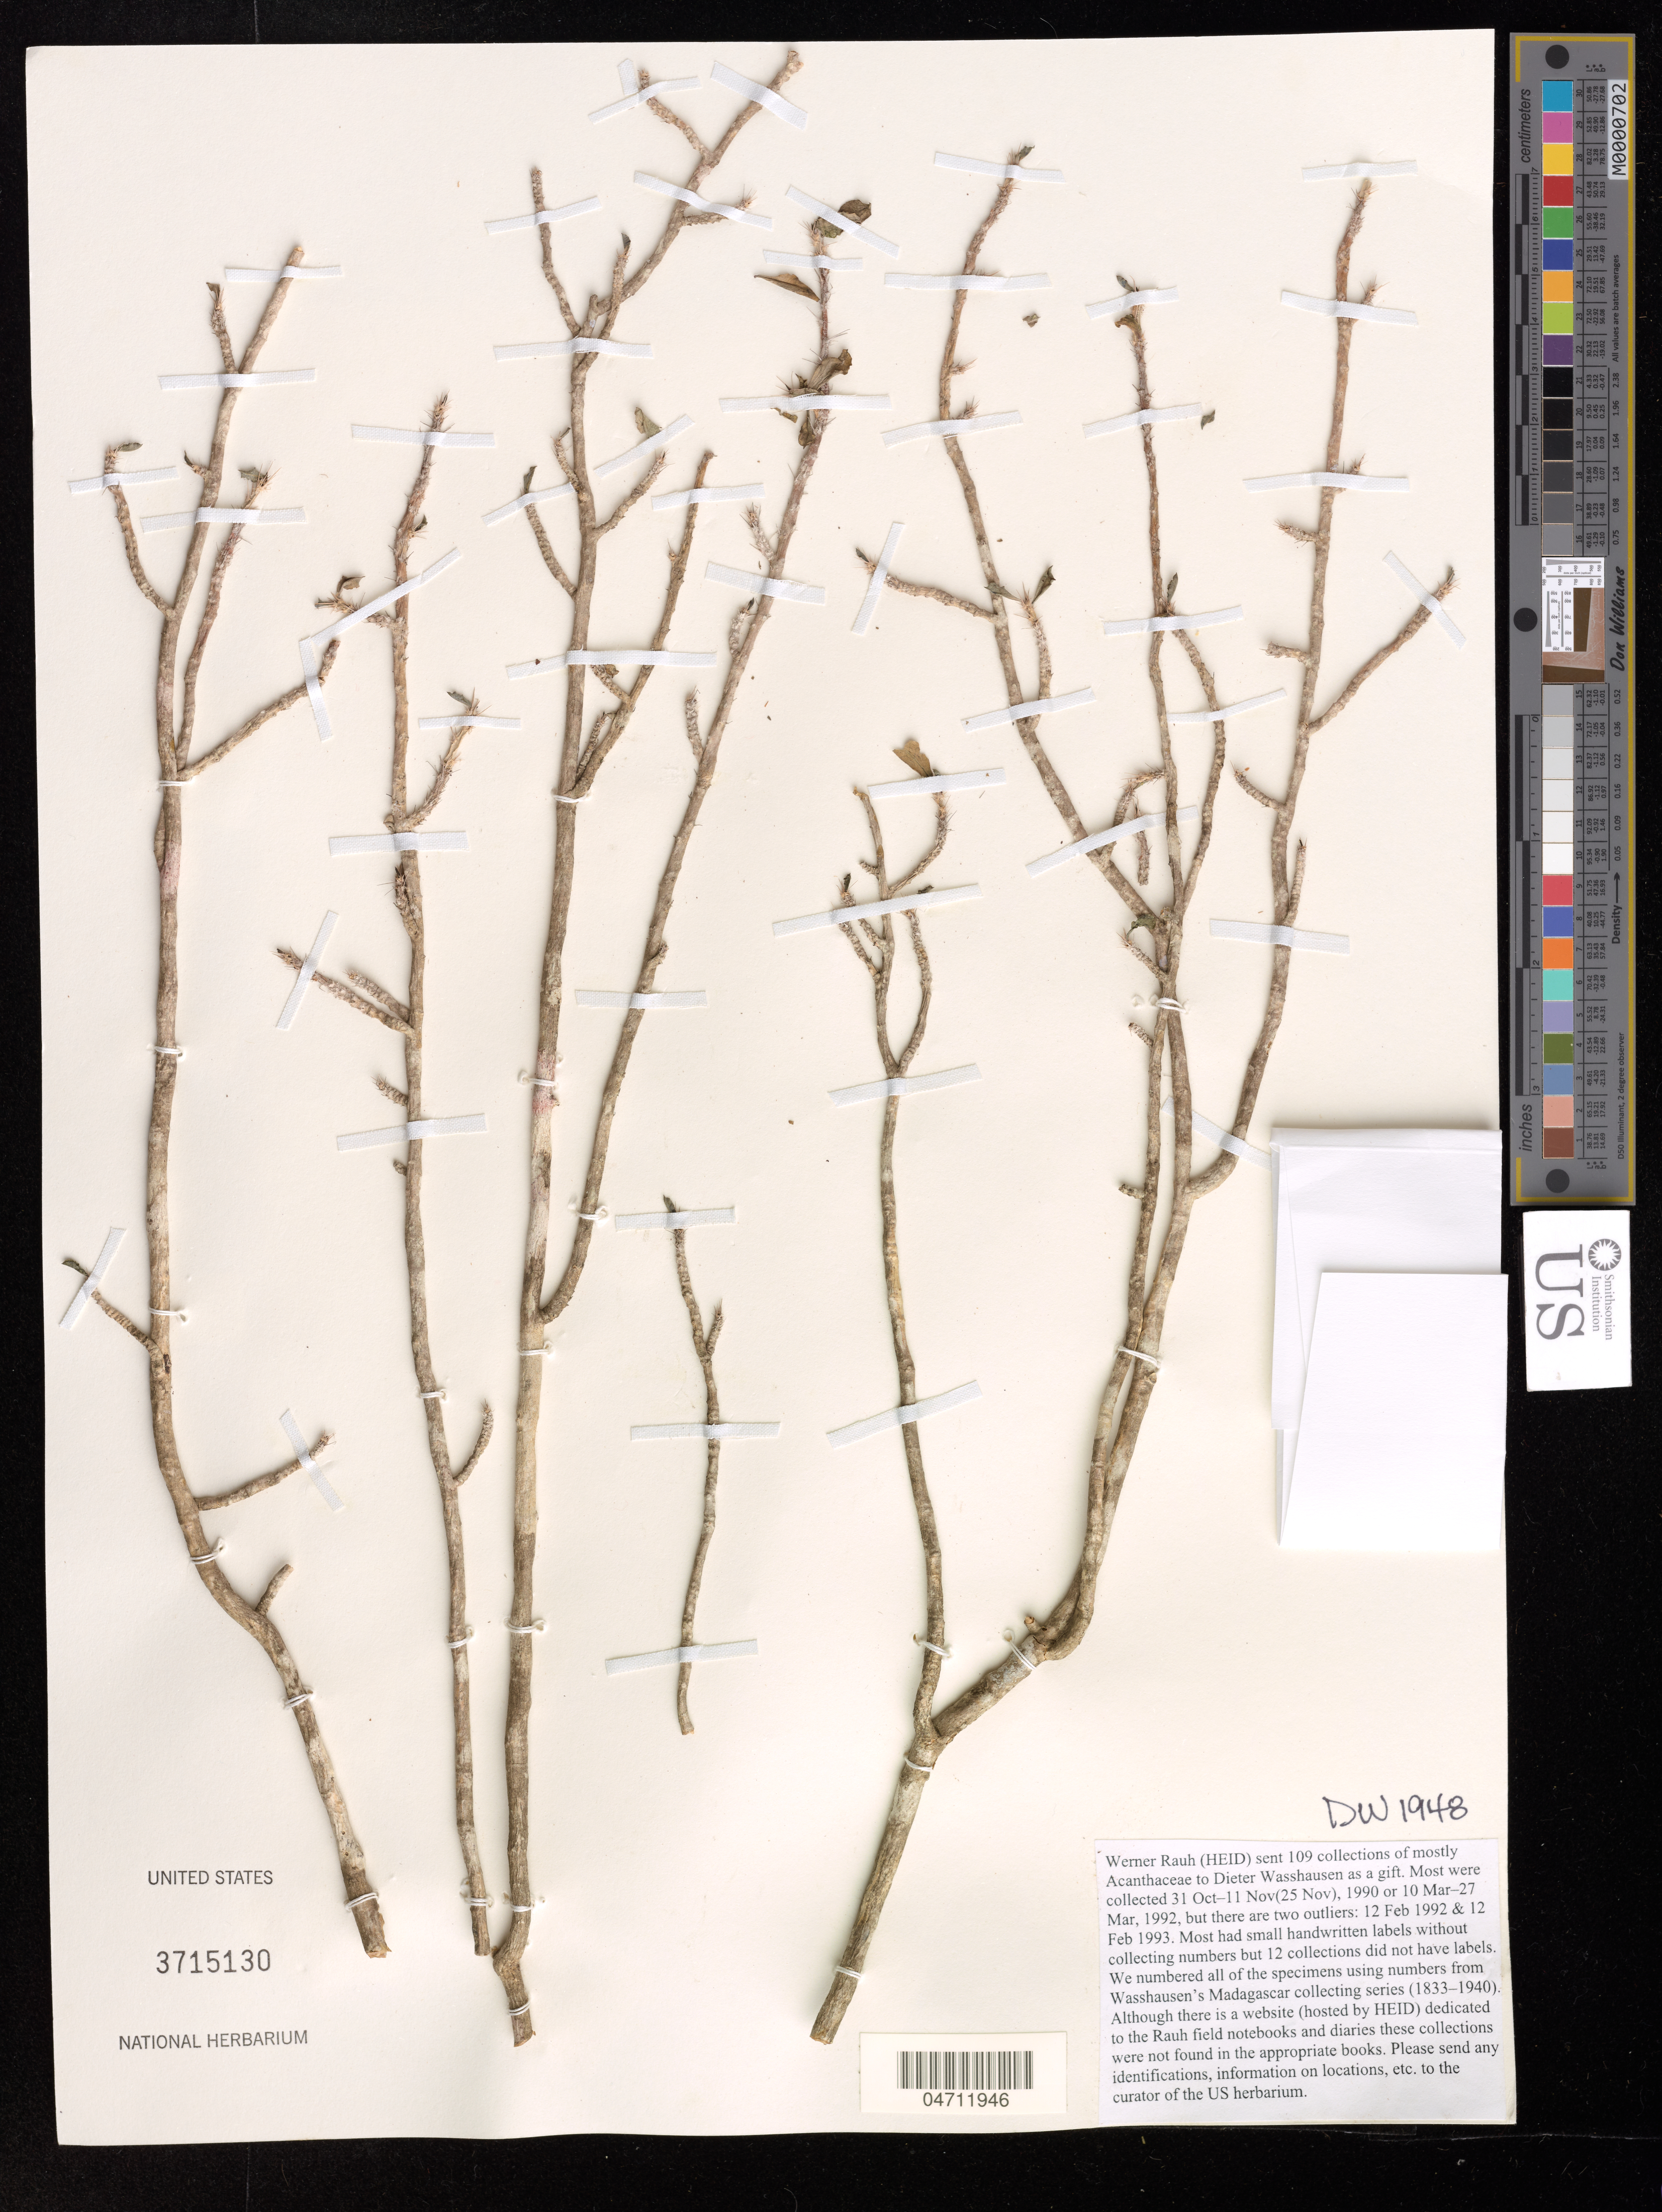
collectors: W. Rauh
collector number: DW 1948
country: Madagascar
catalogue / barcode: US 3715130